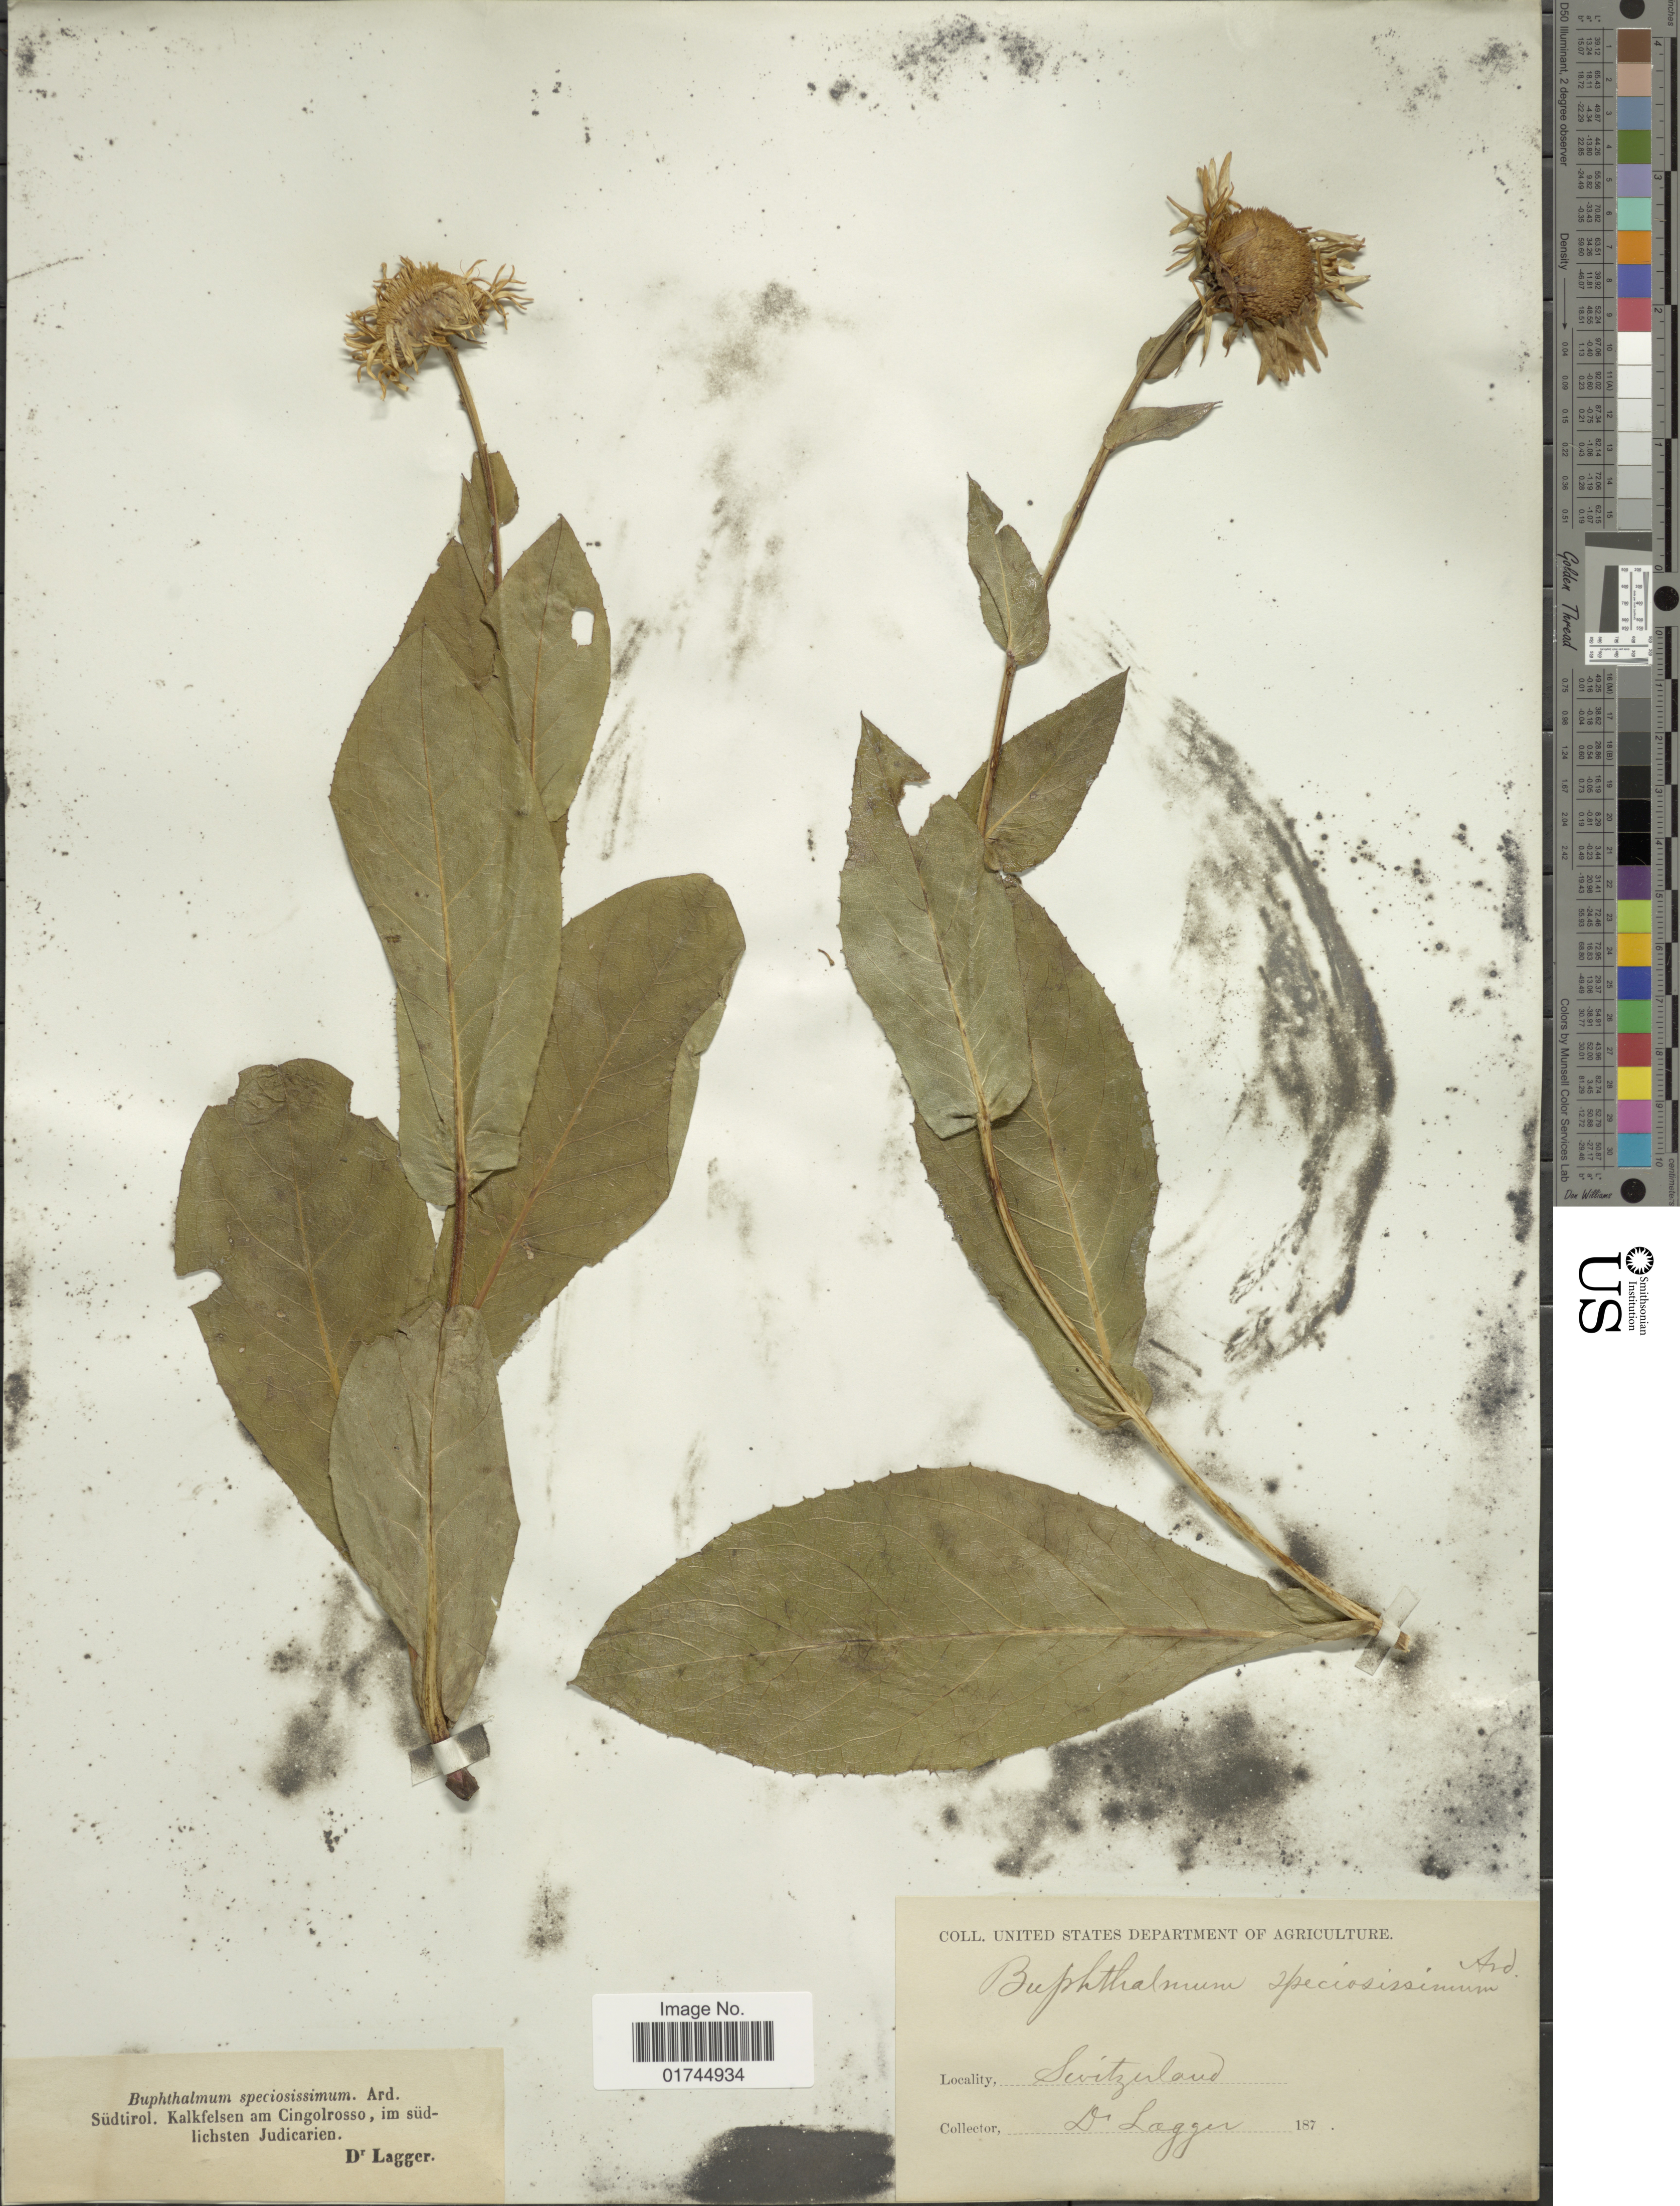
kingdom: Plantae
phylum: Tracheophyta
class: Magnoliopsida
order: Asterales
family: Asteraceae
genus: Buphthalmum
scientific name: Buphthalmum speciosissimum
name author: L.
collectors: D. Lagger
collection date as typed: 187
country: Switzerland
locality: Switzerland.